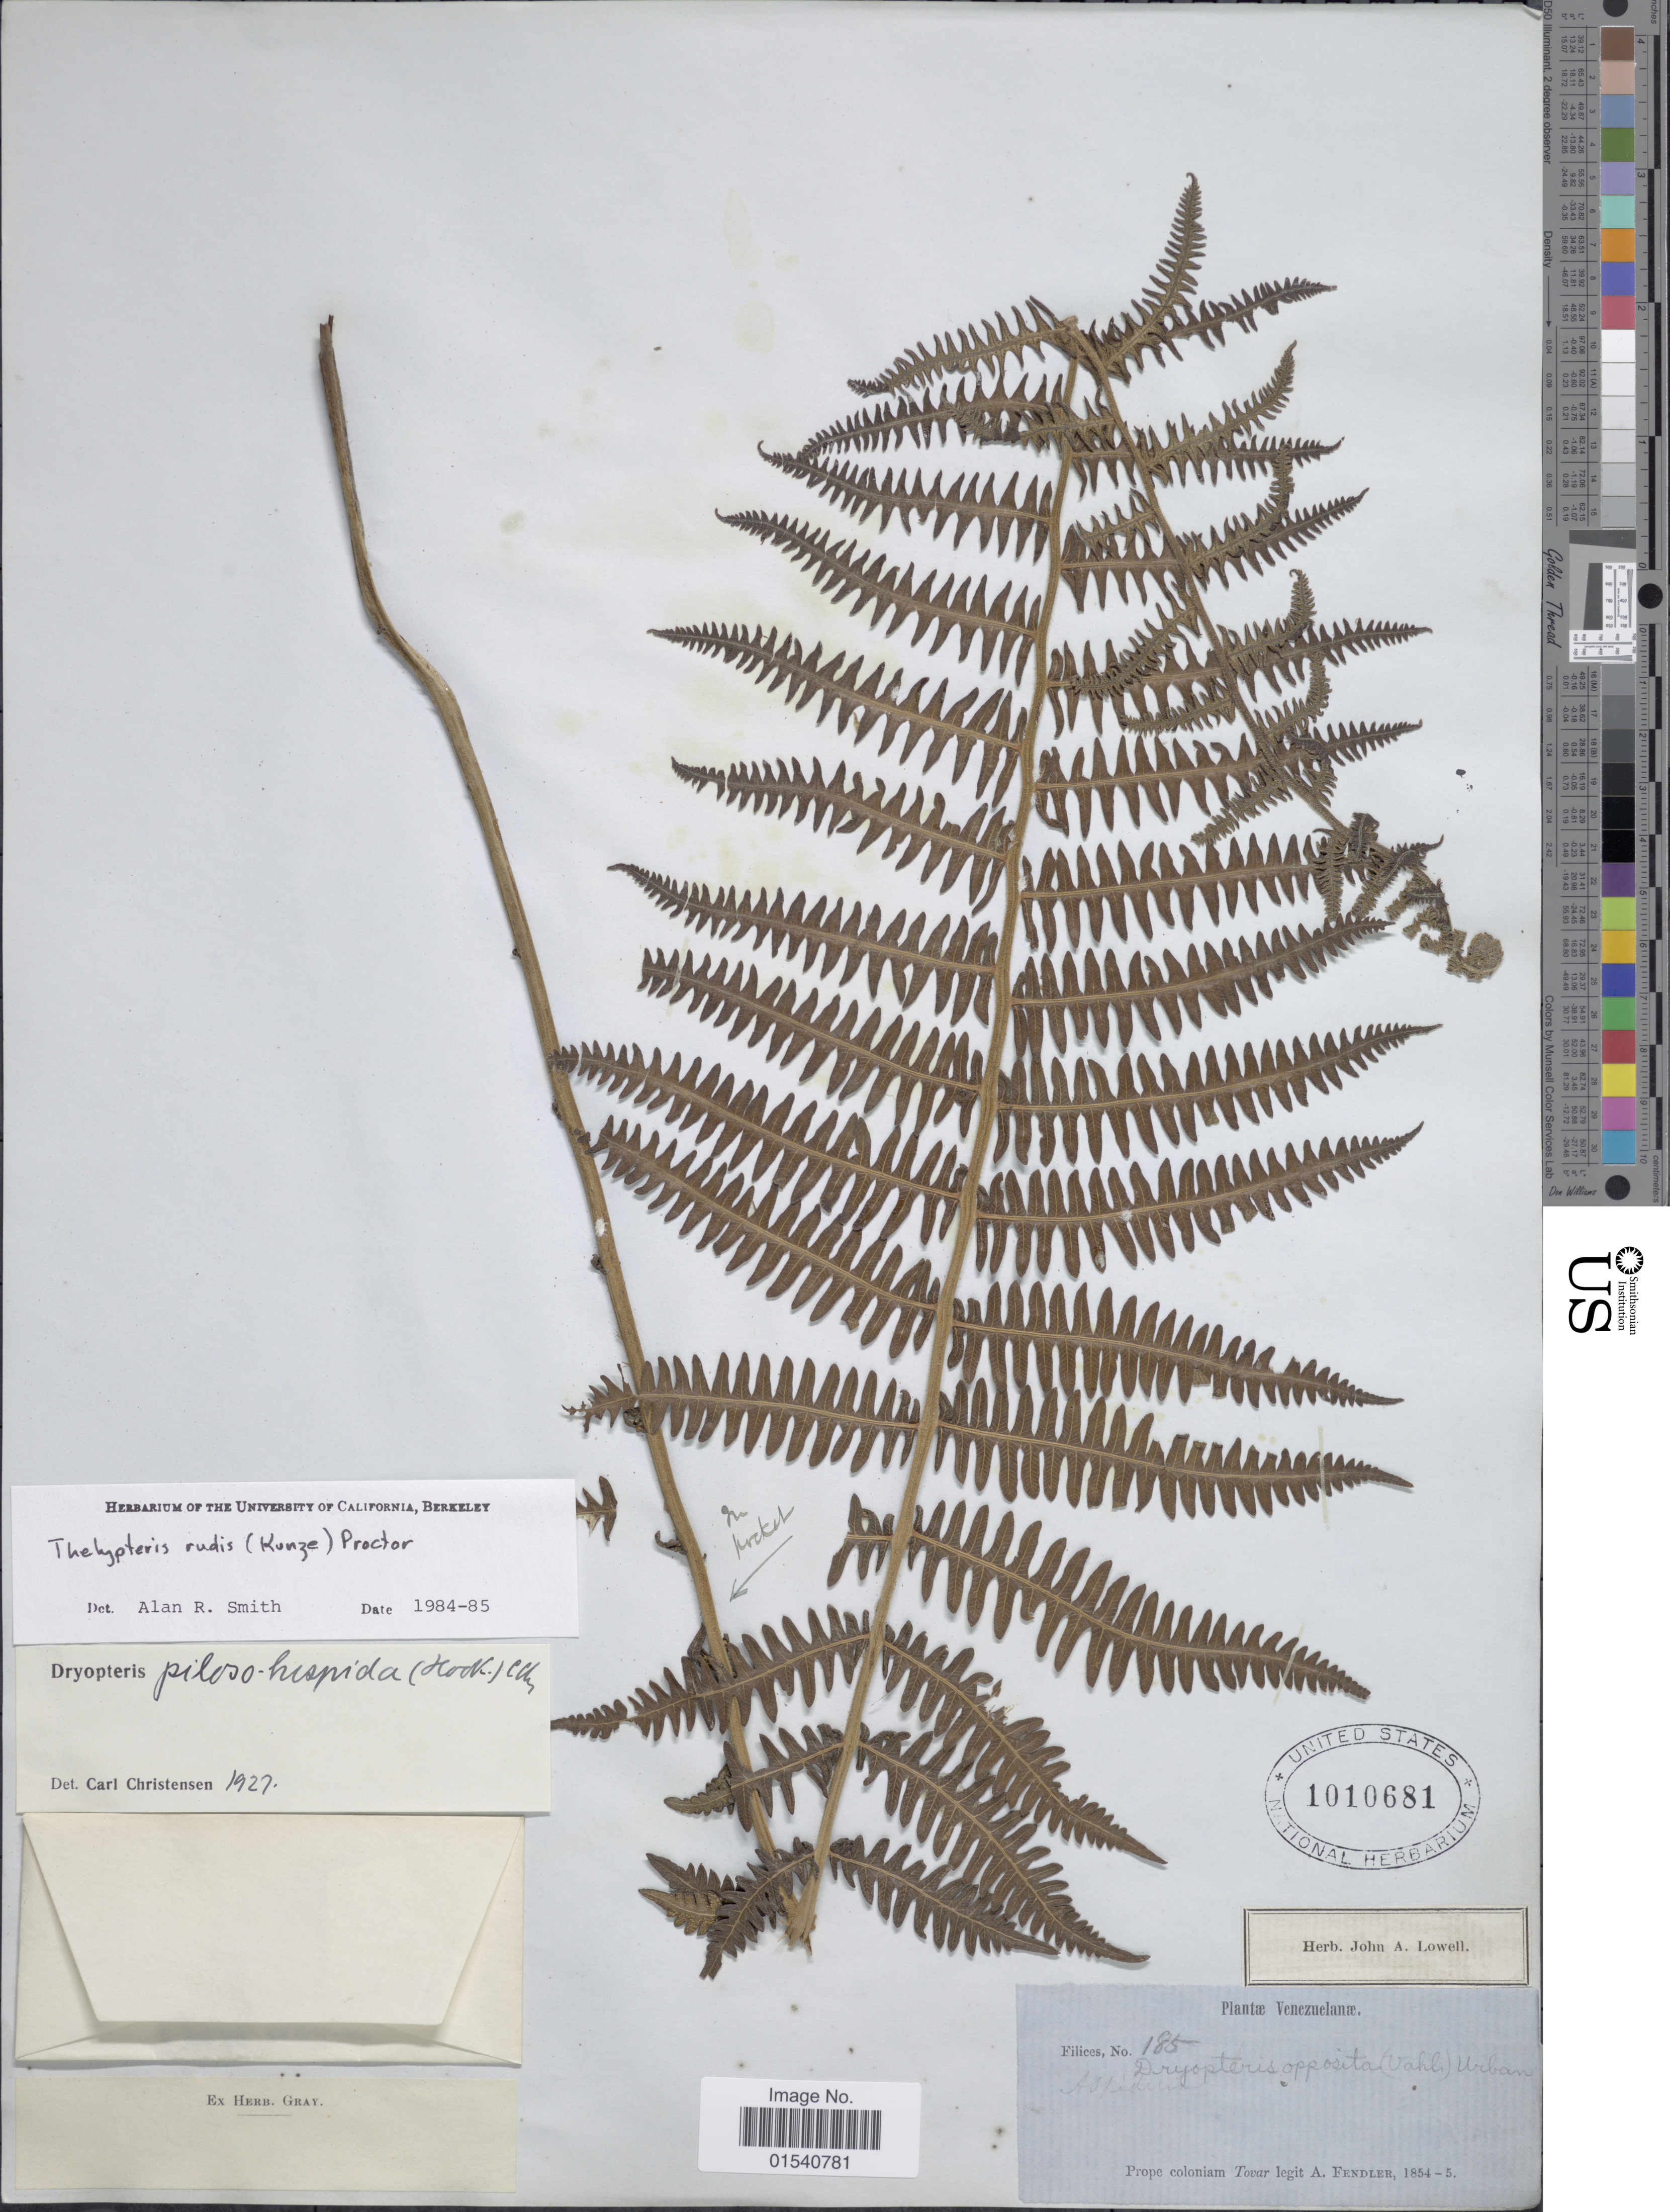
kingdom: Plantae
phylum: Tracheophyta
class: Polypodiopsida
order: Polypodiales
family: Thelypteridaceae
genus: Amauropelta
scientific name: Amauropelta rudis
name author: (Kunze) Pic. Serm.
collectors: A. Fendler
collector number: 185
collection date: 1854/1855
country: Venezuela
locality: Prope coloniam Tovar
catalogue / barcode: US 1010681